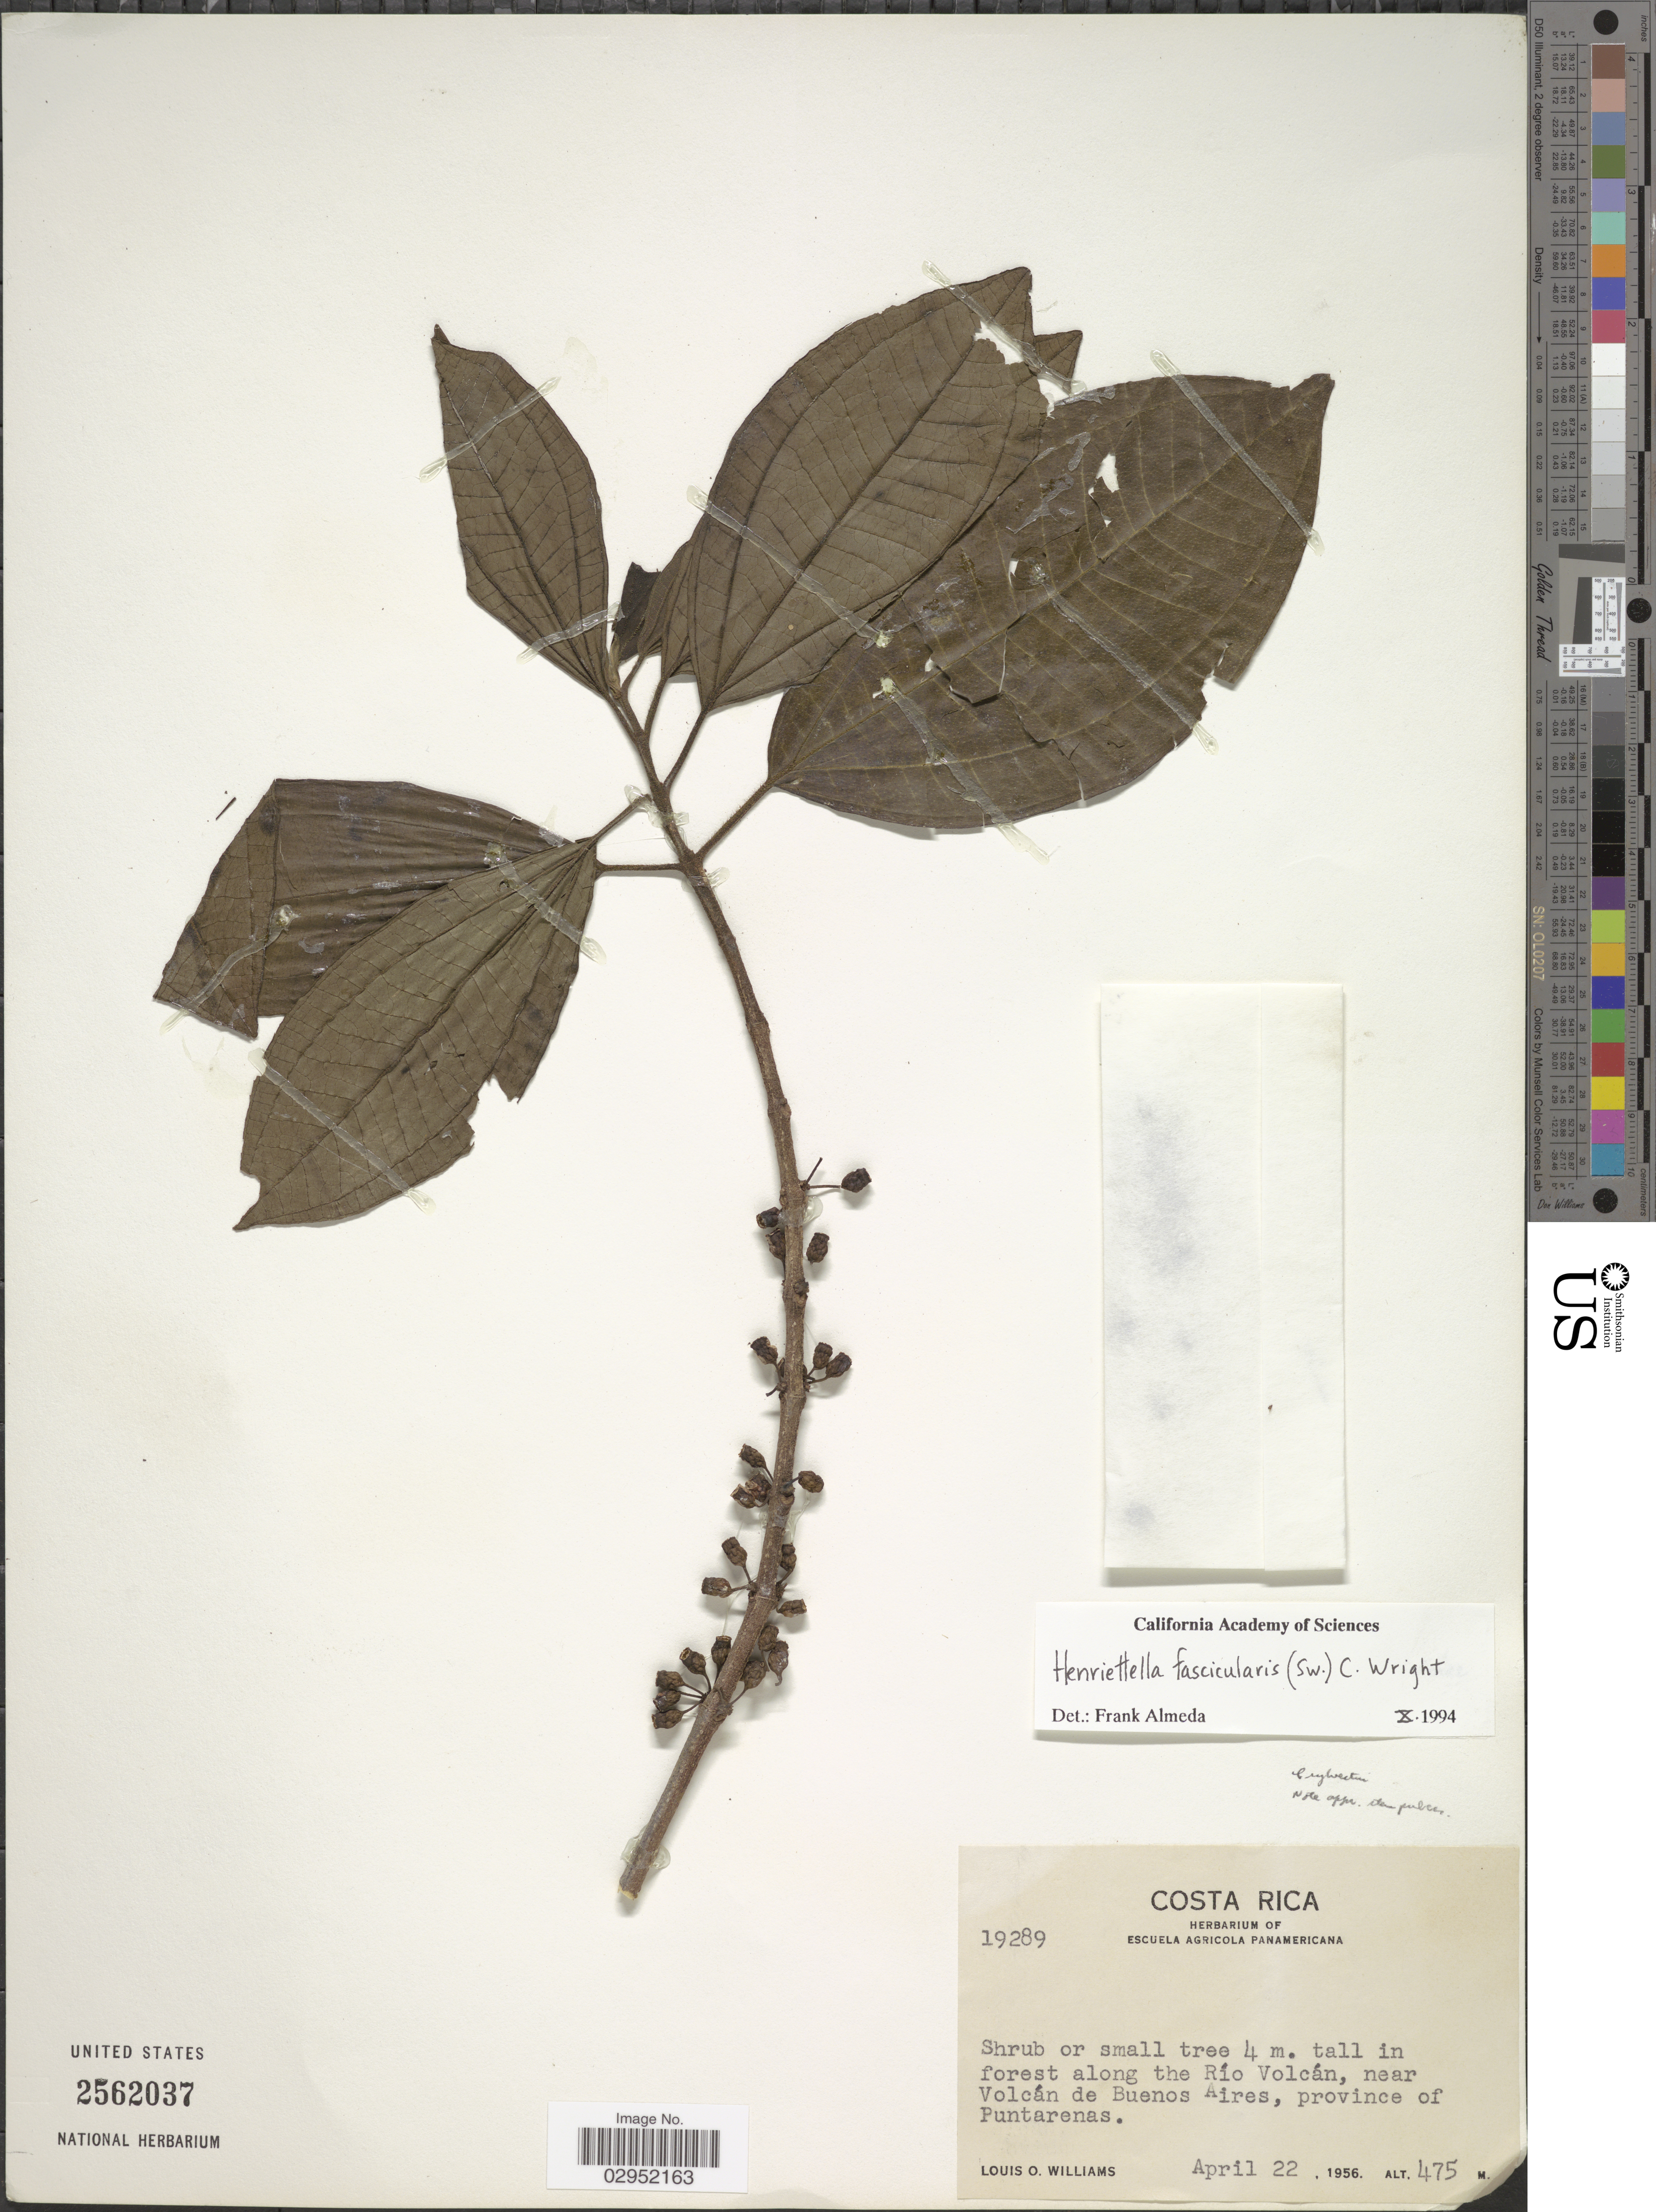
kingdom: Plantae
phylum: Tracheophyta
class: Magnoliopsida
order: Myrtales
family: Melastomataceae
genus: Henriettea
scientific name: Henriettea fascicularis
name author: (Sw.) M. Gómez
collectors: L. O. Williams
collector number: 19289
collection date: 1956-04-22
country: Costa Rica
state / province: Puntarenas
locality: Forest along the Río Volcán, near Volcán de Buenos Aires.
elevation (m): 475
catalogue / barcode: US 2562037